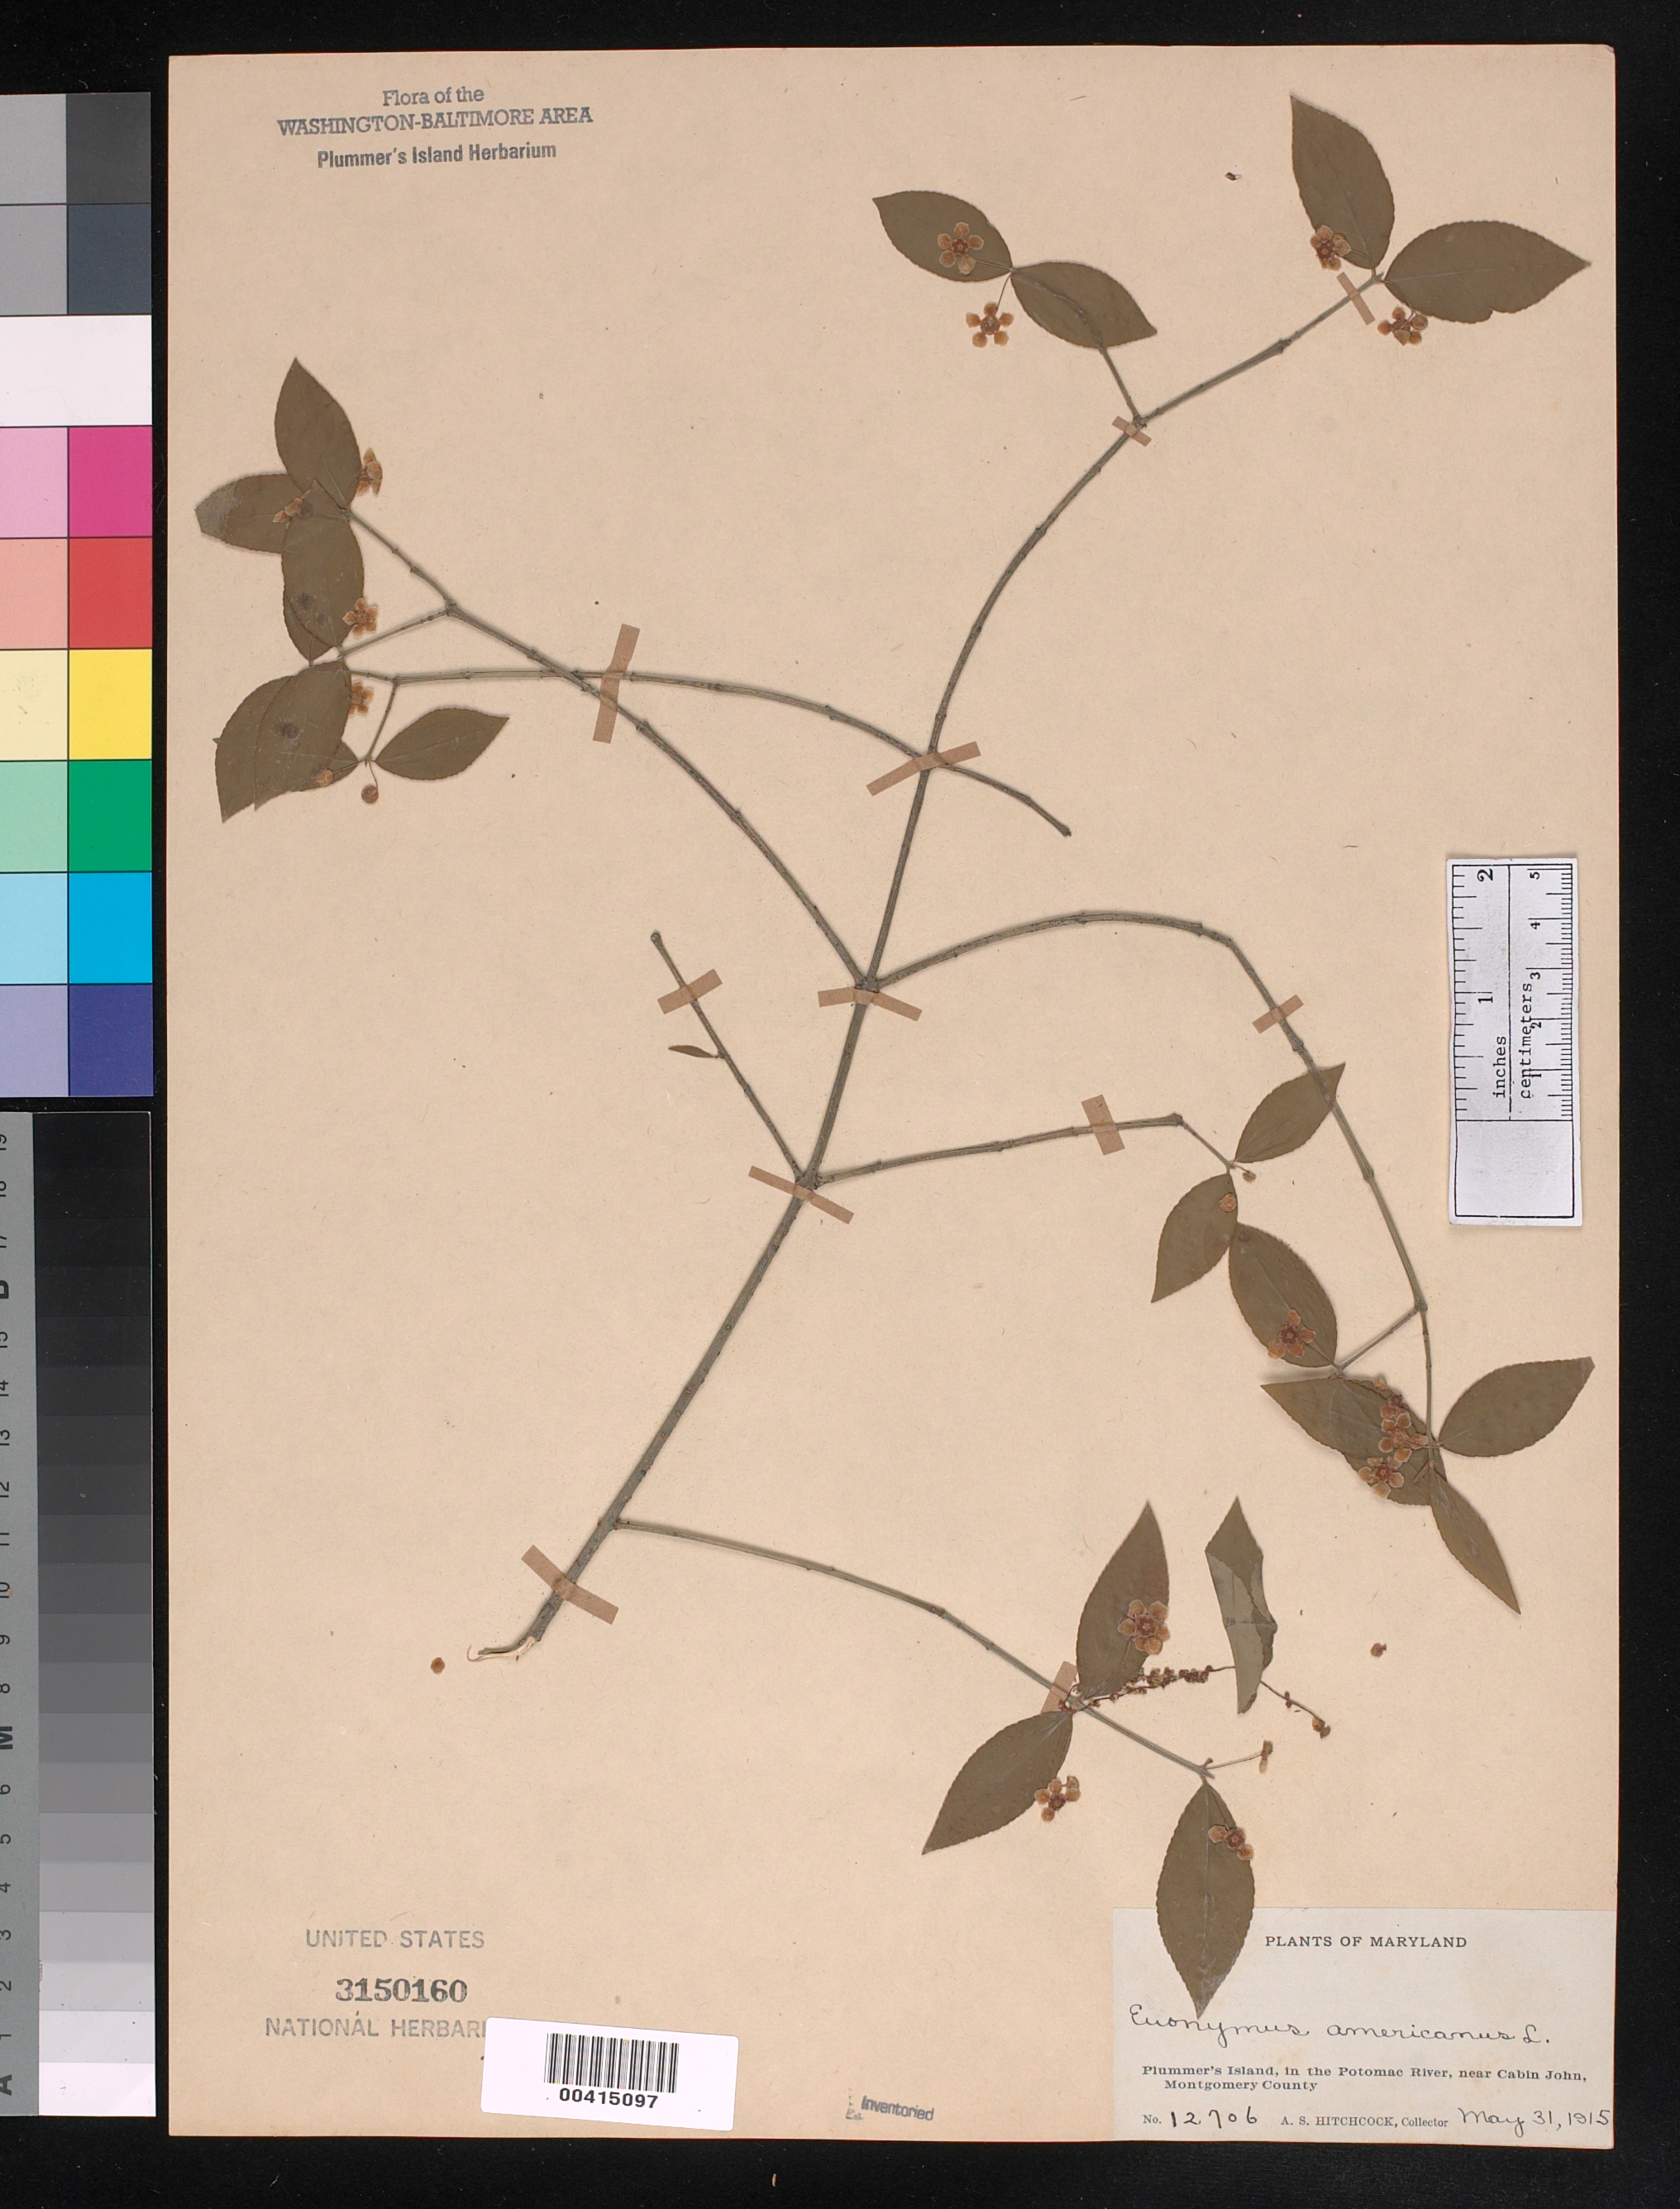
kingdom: Plantae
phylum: Tracheophyta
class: Magnoliopsida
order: Celastrales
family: Celastraceae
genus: Euonymus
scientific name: Euonymus americanus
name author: L.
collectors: A. S. Hitchcock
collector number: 12706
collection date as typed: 31 May 1915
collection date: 1915-05-31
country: United States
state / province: Maryland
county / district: Montgomery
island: Plummers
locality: Plummer's Island C. & O. Canal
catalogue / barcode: US 3150160